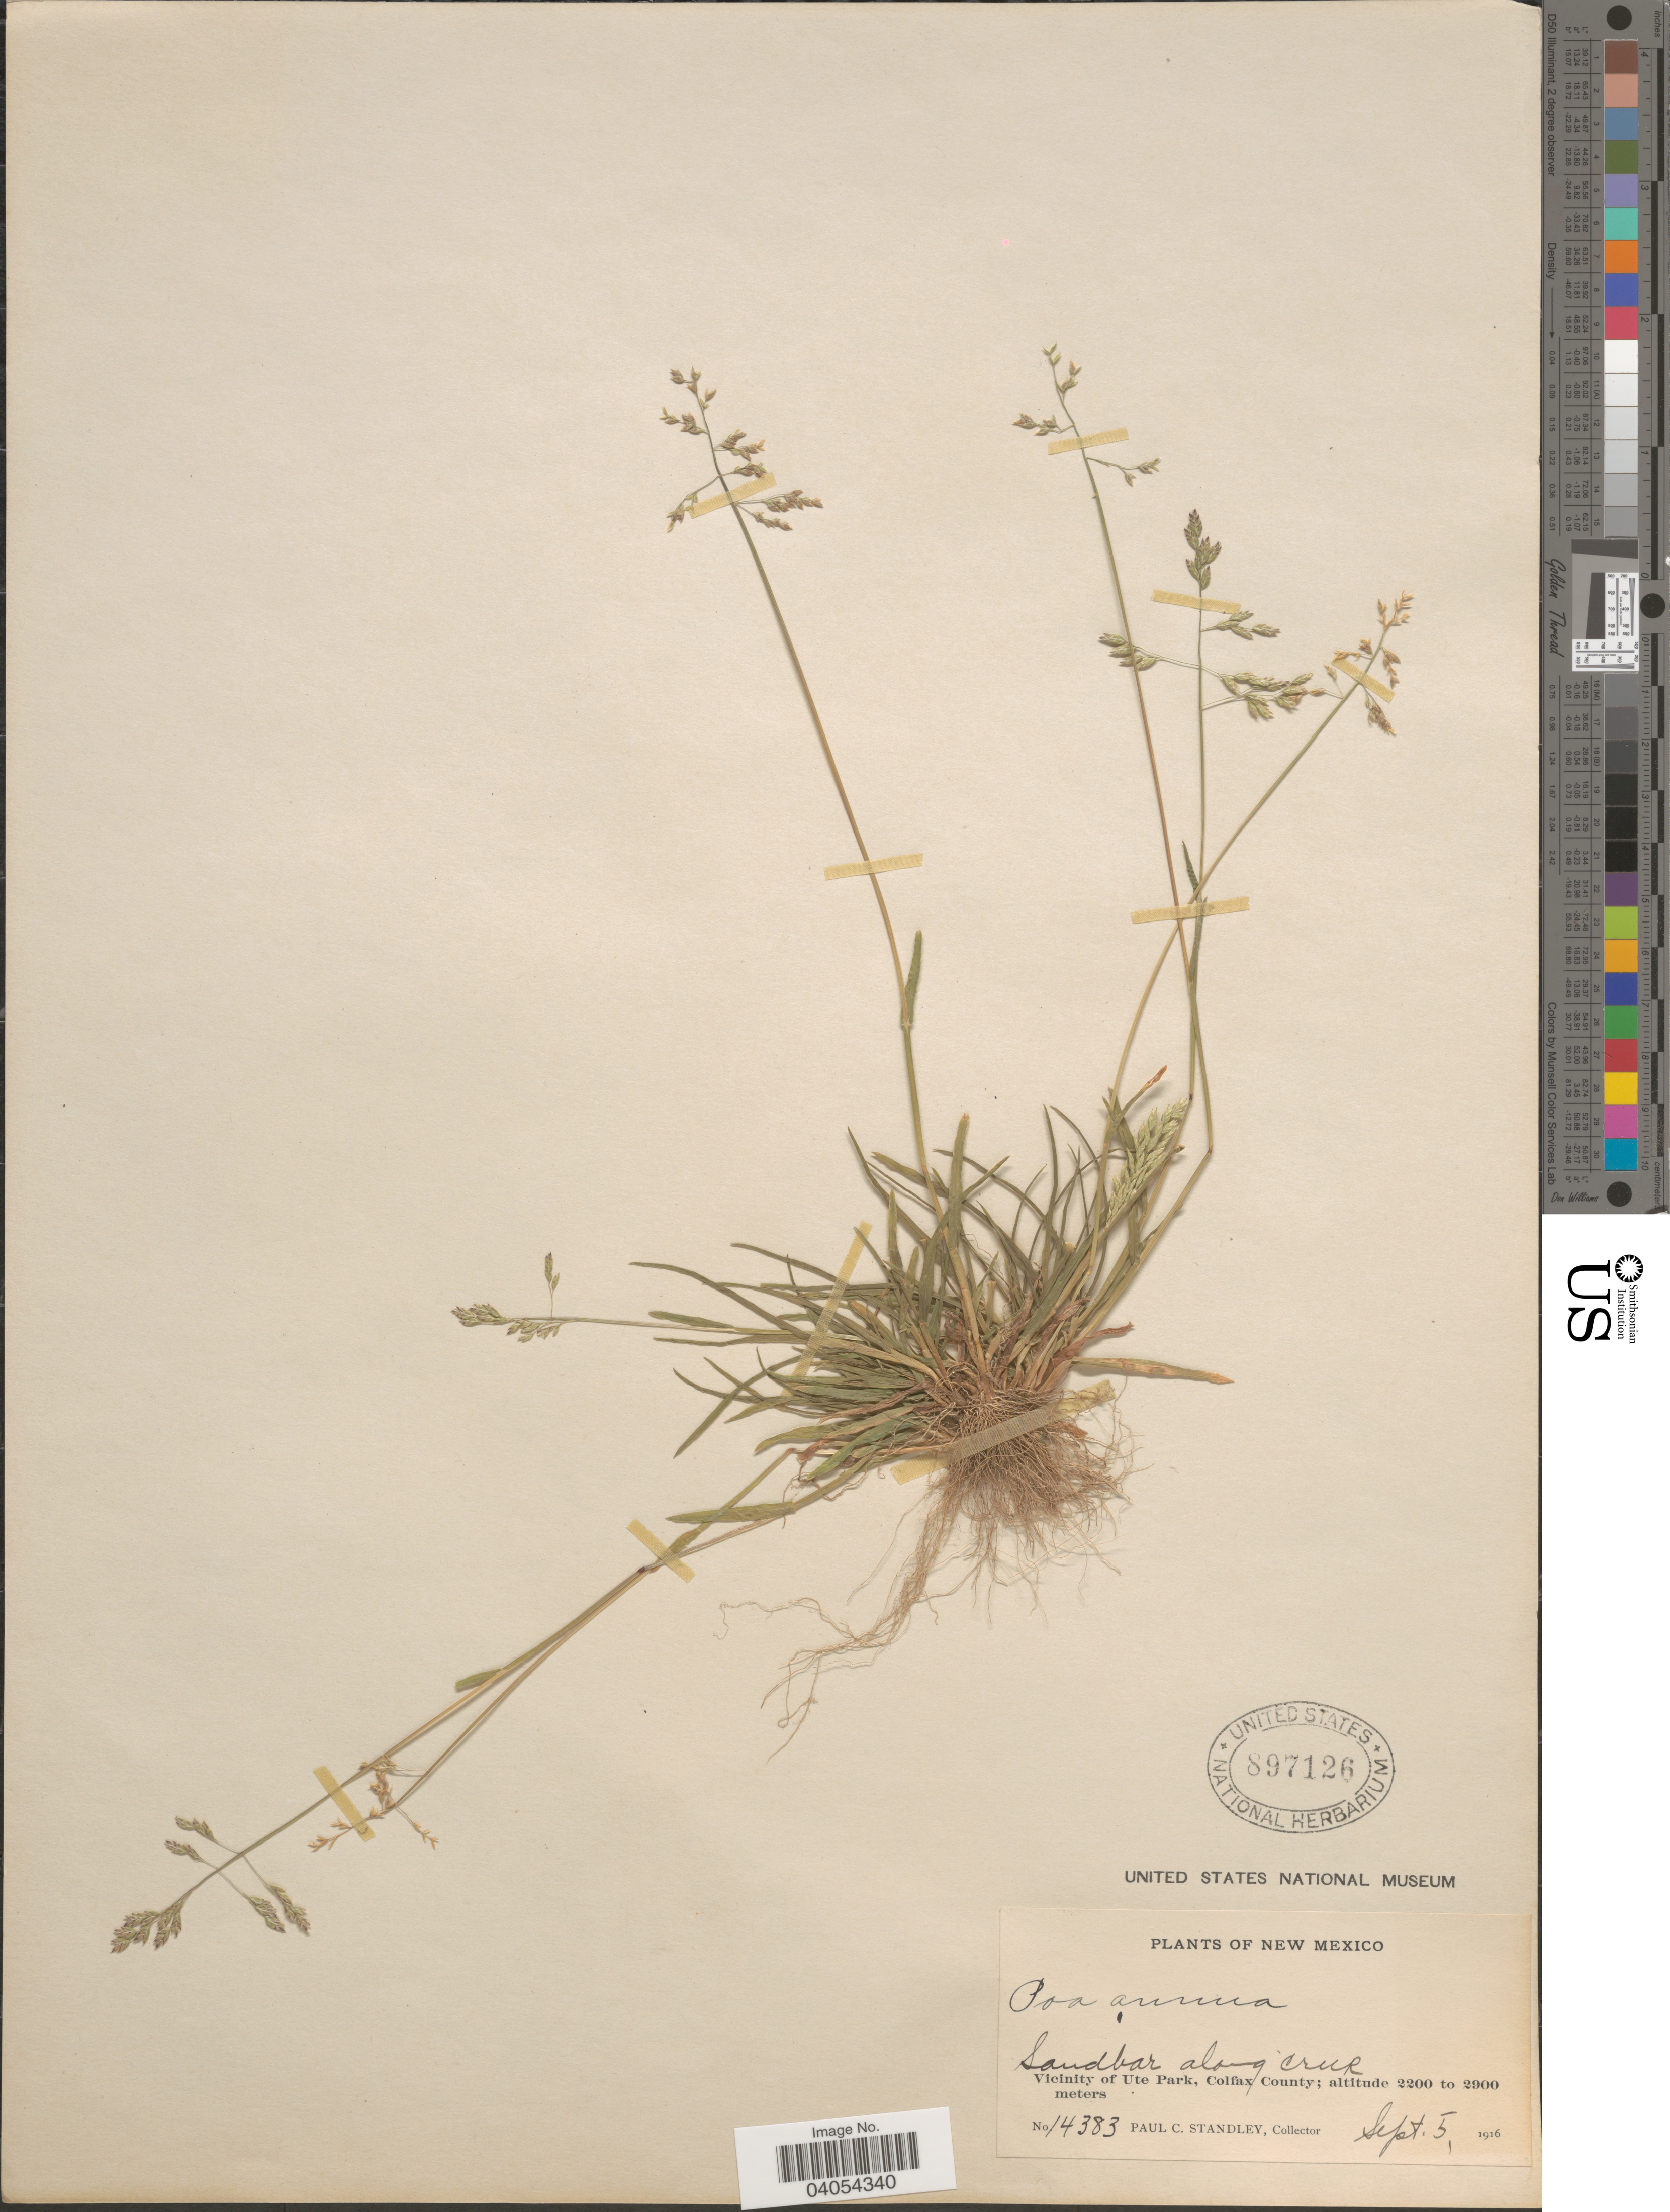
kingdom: Plantae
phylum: Tracheophyta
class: Liliopsida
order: Poales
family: Poaceae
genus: Poa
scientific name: Poa annua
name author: L.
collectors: P. C. Standley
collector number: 14383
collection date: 1916-09-05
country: United States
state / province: New Mexico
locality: Vicinity of Ute Park, Colfax County.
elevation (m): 2200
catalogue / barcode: US 897126